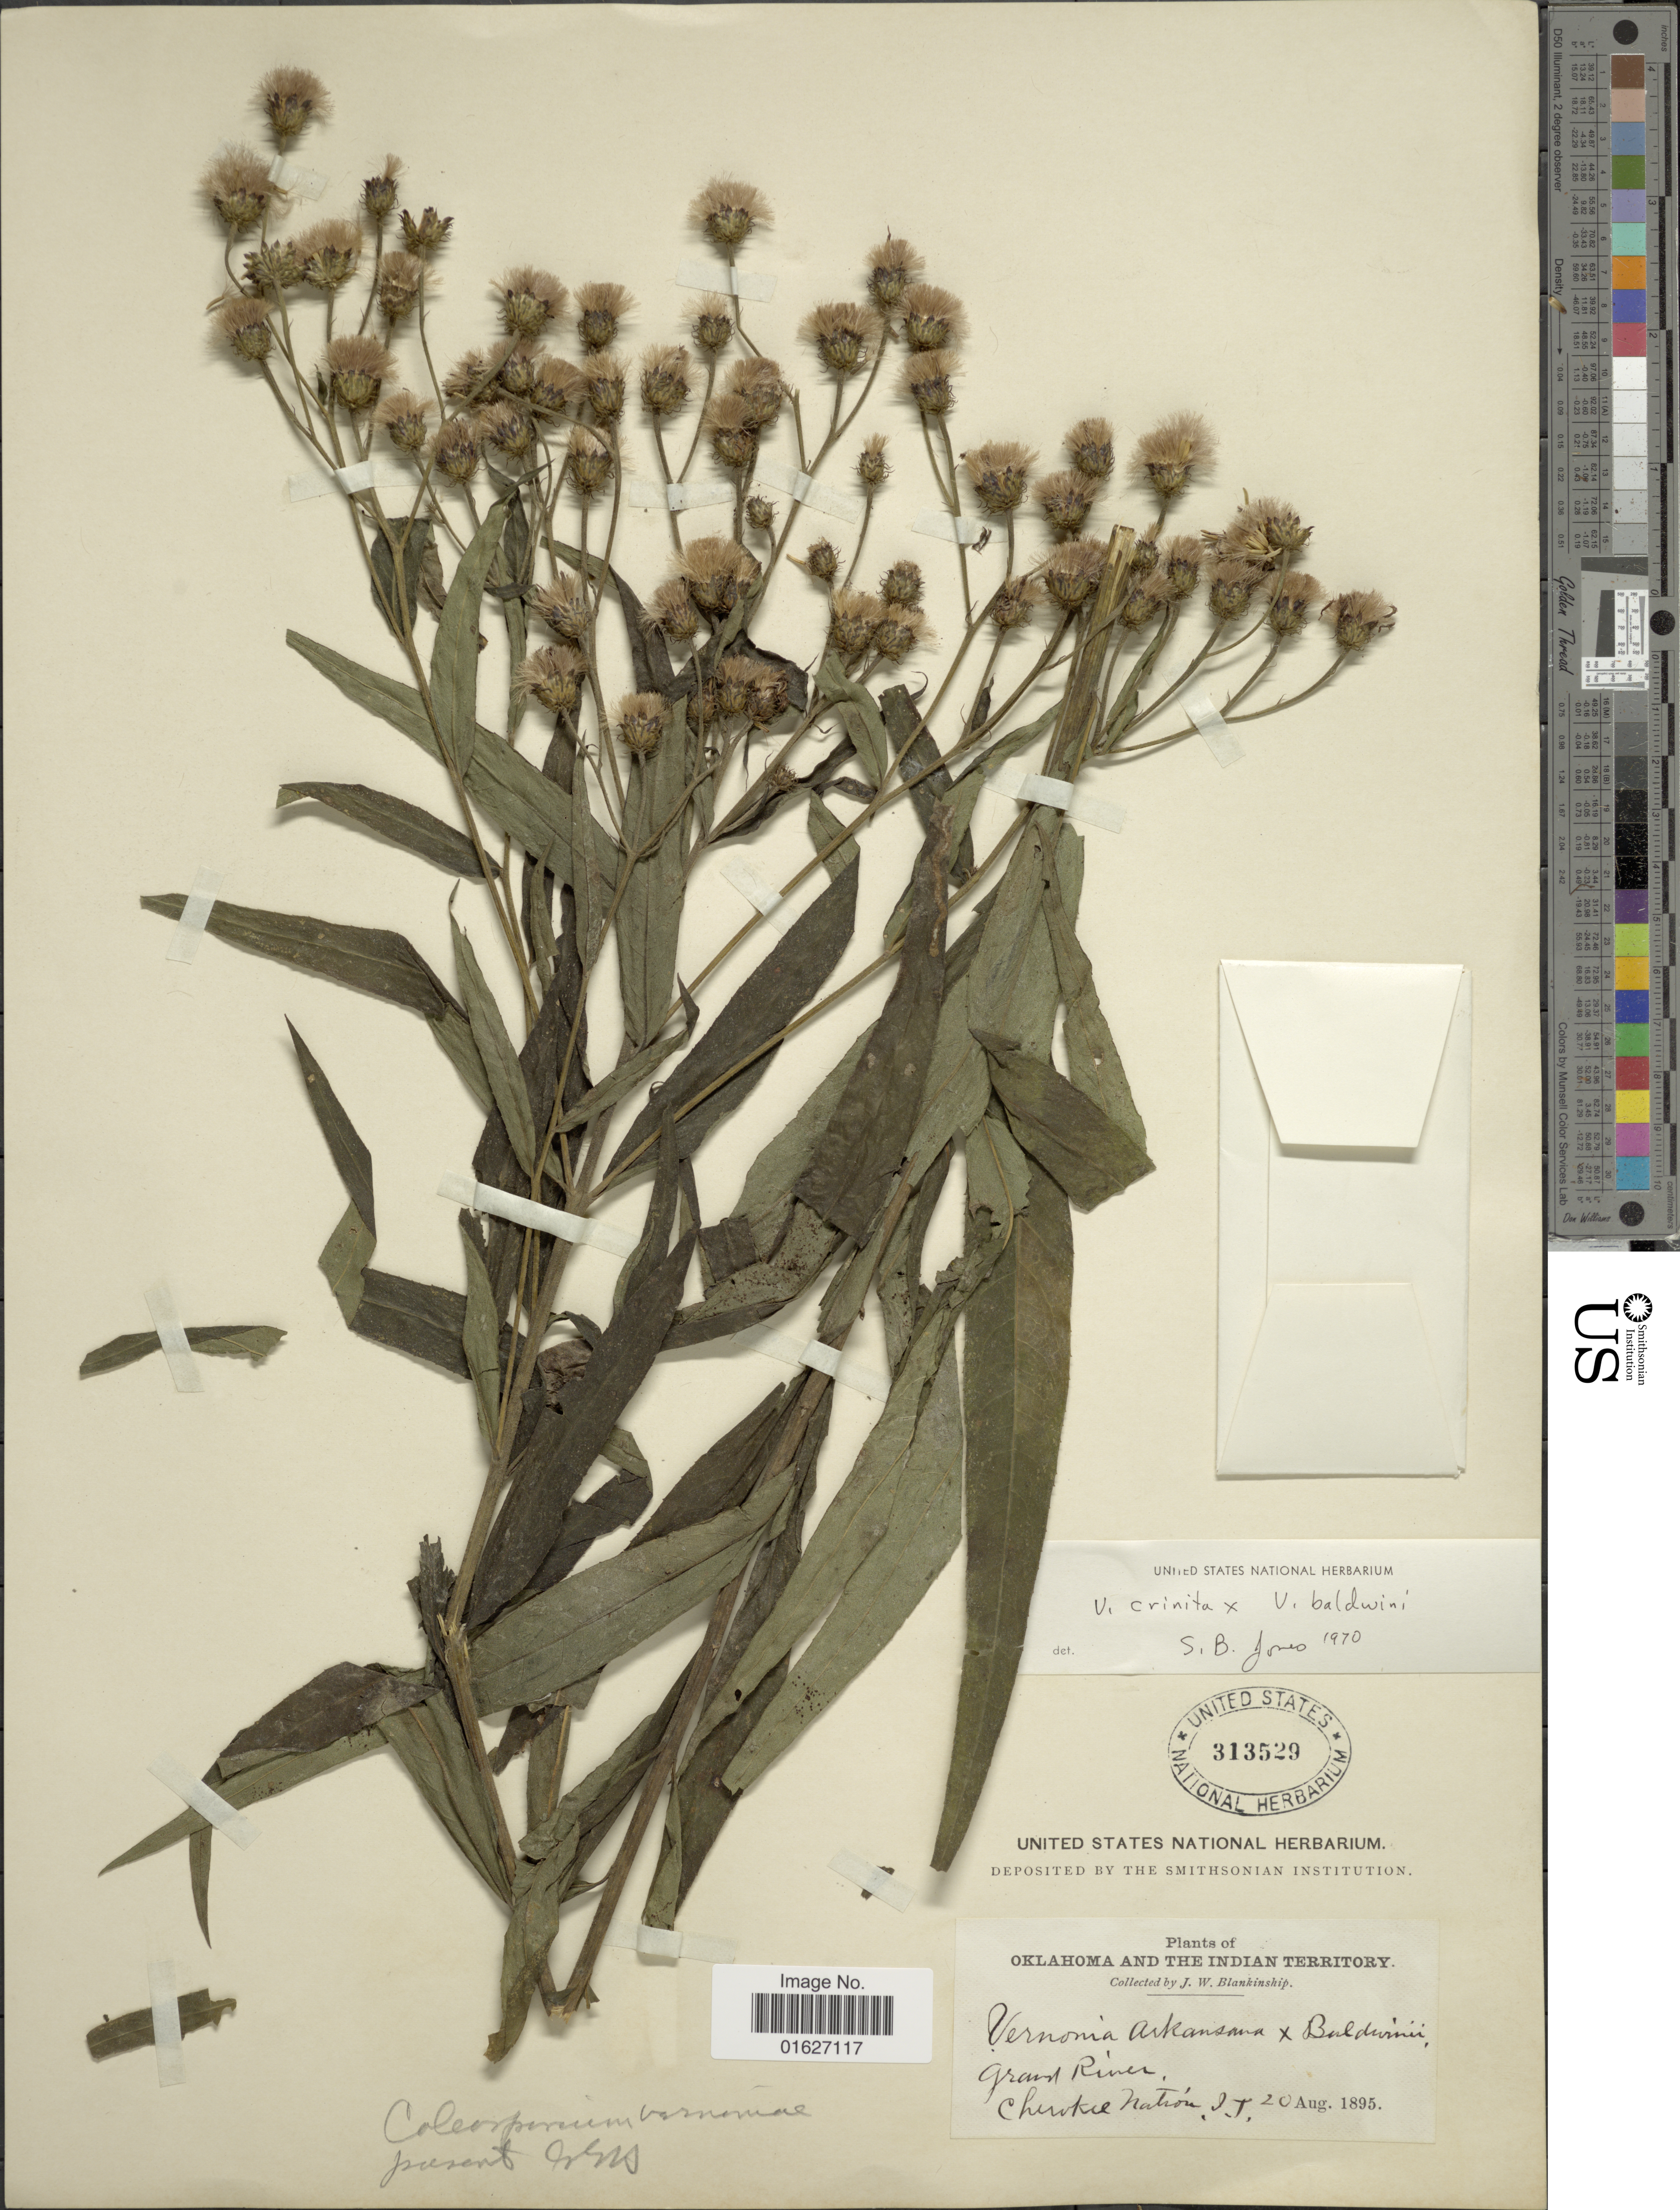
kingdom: Plantae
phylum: Tracheophyta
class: Magnoliopsida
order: Asterales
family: Asteraceae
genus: Vernonia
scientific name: Vernonia arkansana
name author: DC.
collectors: J. W. Blankinship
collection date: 1895-08-20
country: United States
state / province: Oklahoma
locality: Oklahoma and Indian Territory, Grand River, Cherokee Nation.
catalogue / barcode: US 313529